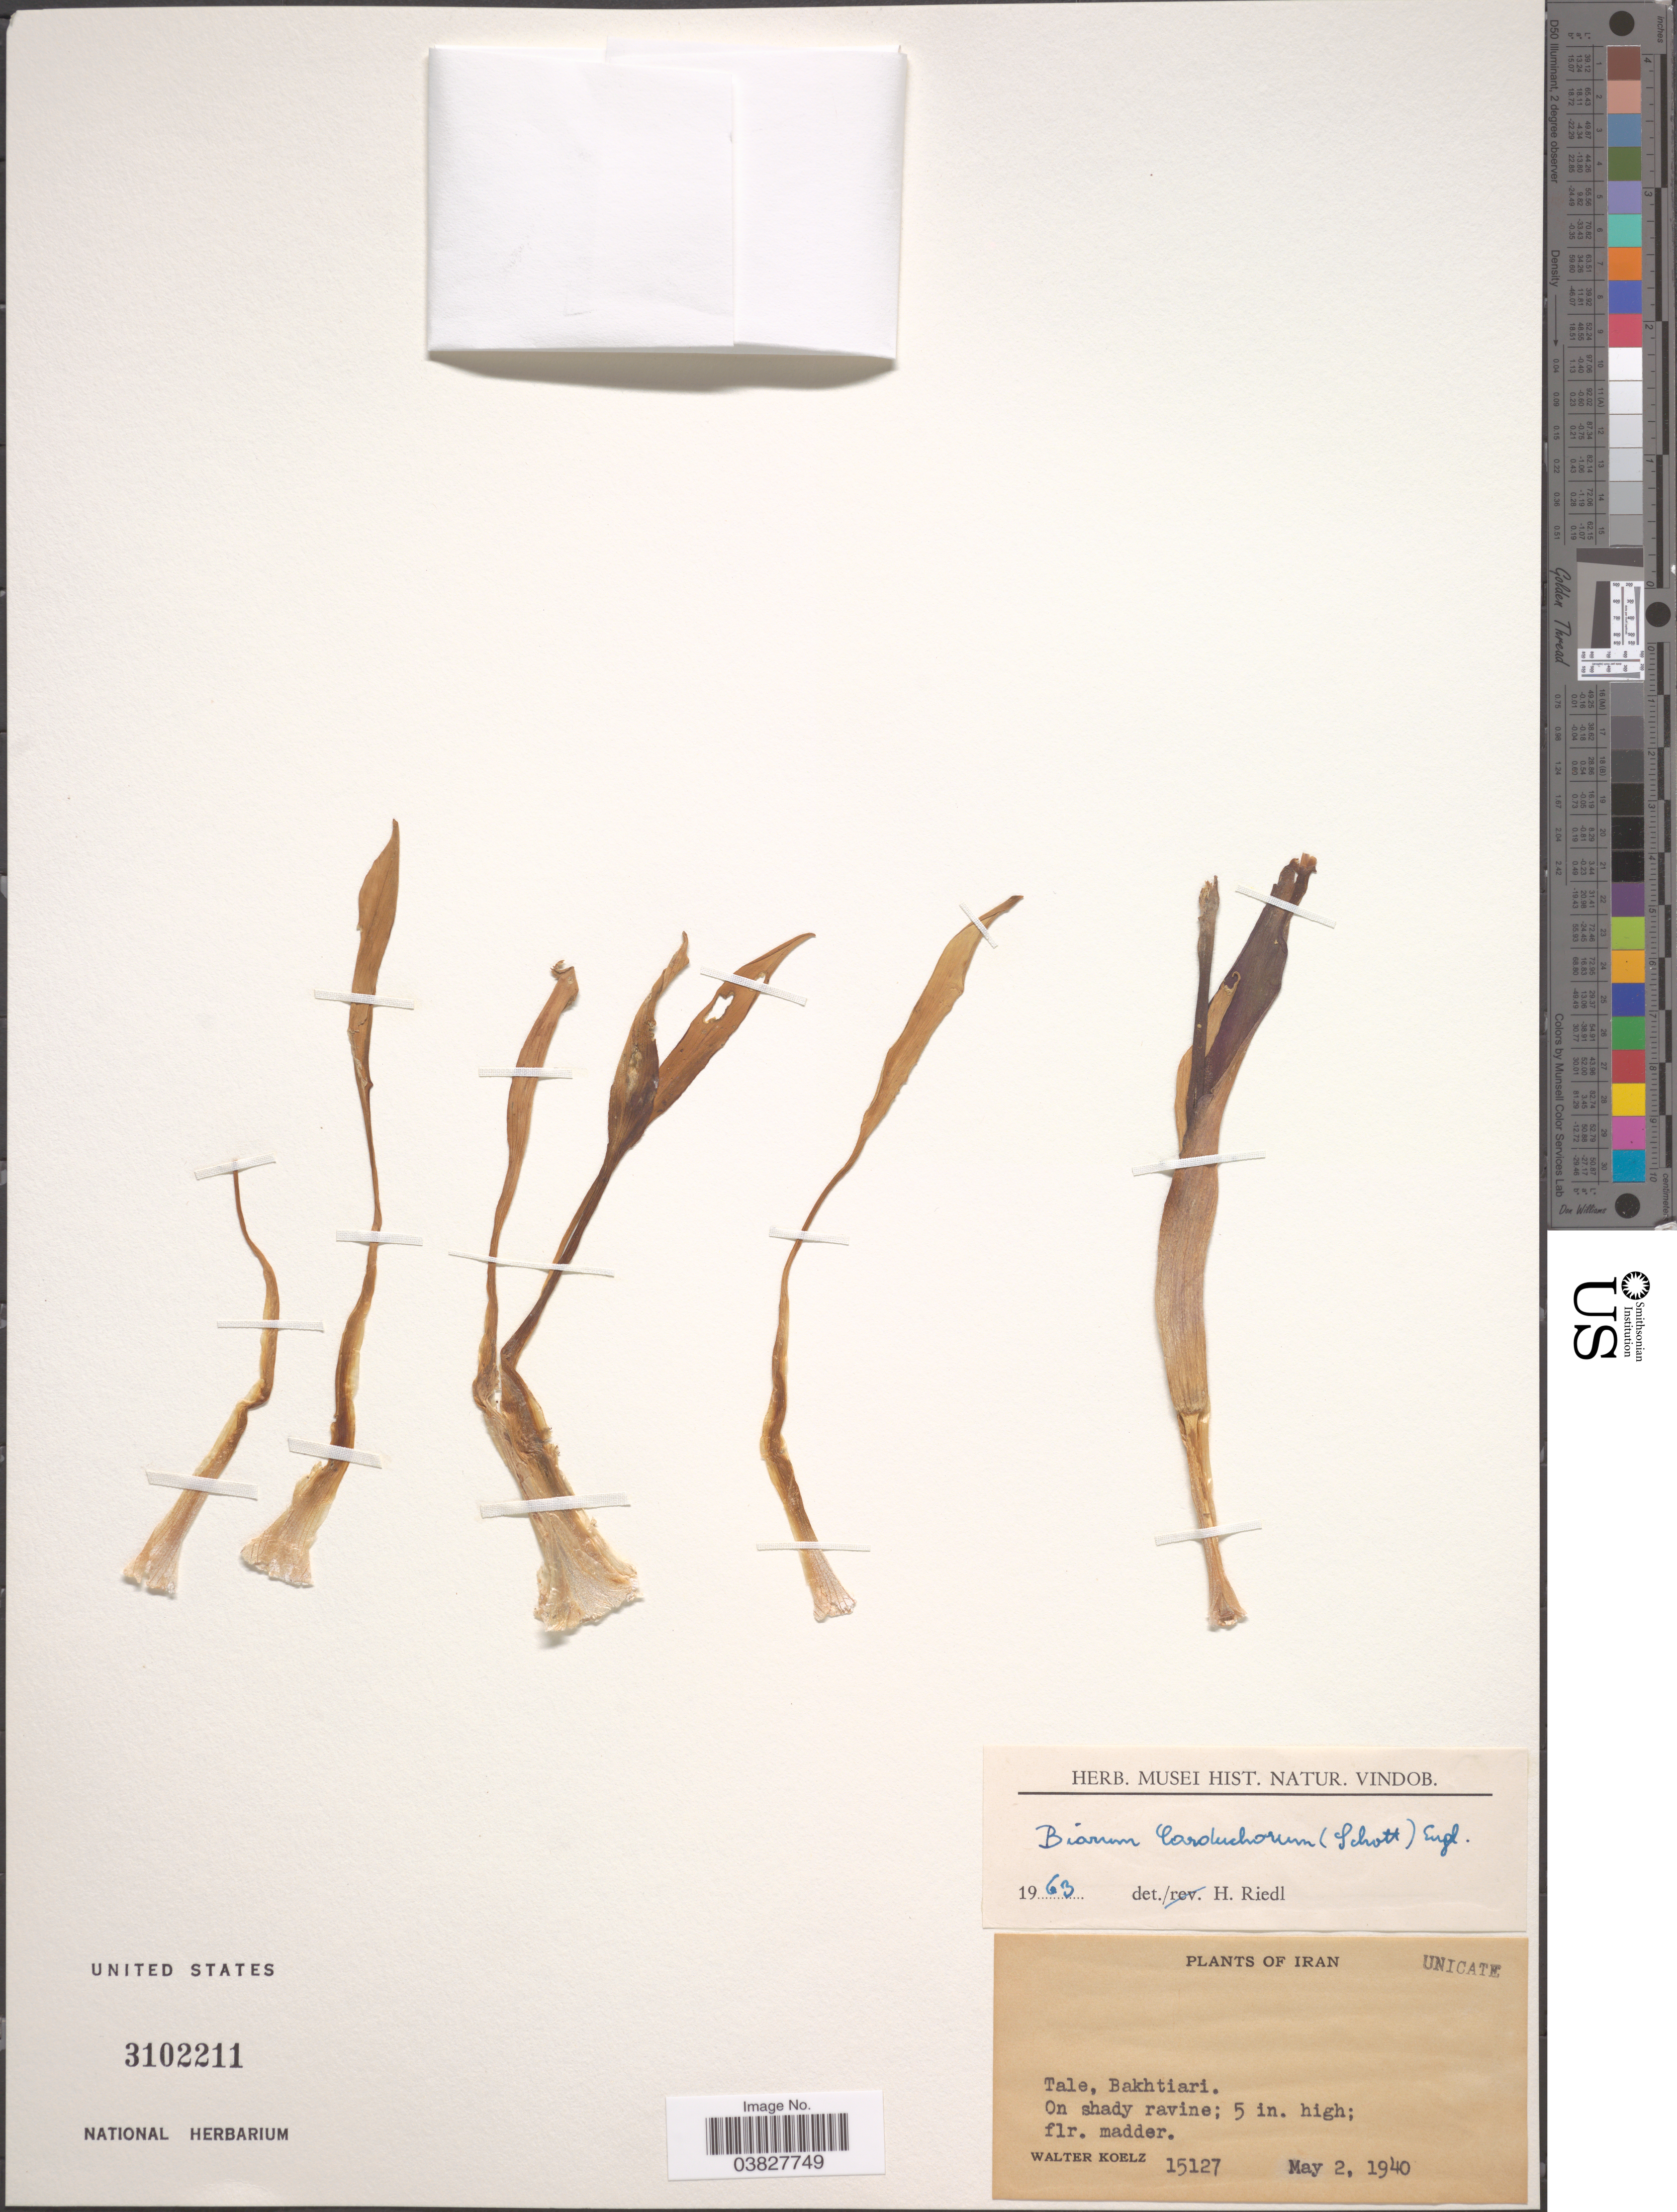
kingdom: Plantae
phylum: Tracheophyta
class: Liliopsida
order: Alismatales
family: Araceae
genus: Biarum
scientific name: Biarum carduchorum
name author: (Schott) Engl.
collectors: W. N. Koelz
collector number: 15127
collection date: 1940-05-02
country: Iran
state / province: Chahar Mahaal and Bakhtiari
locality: Tale, Bakhtiari.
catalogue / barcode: US 3102211